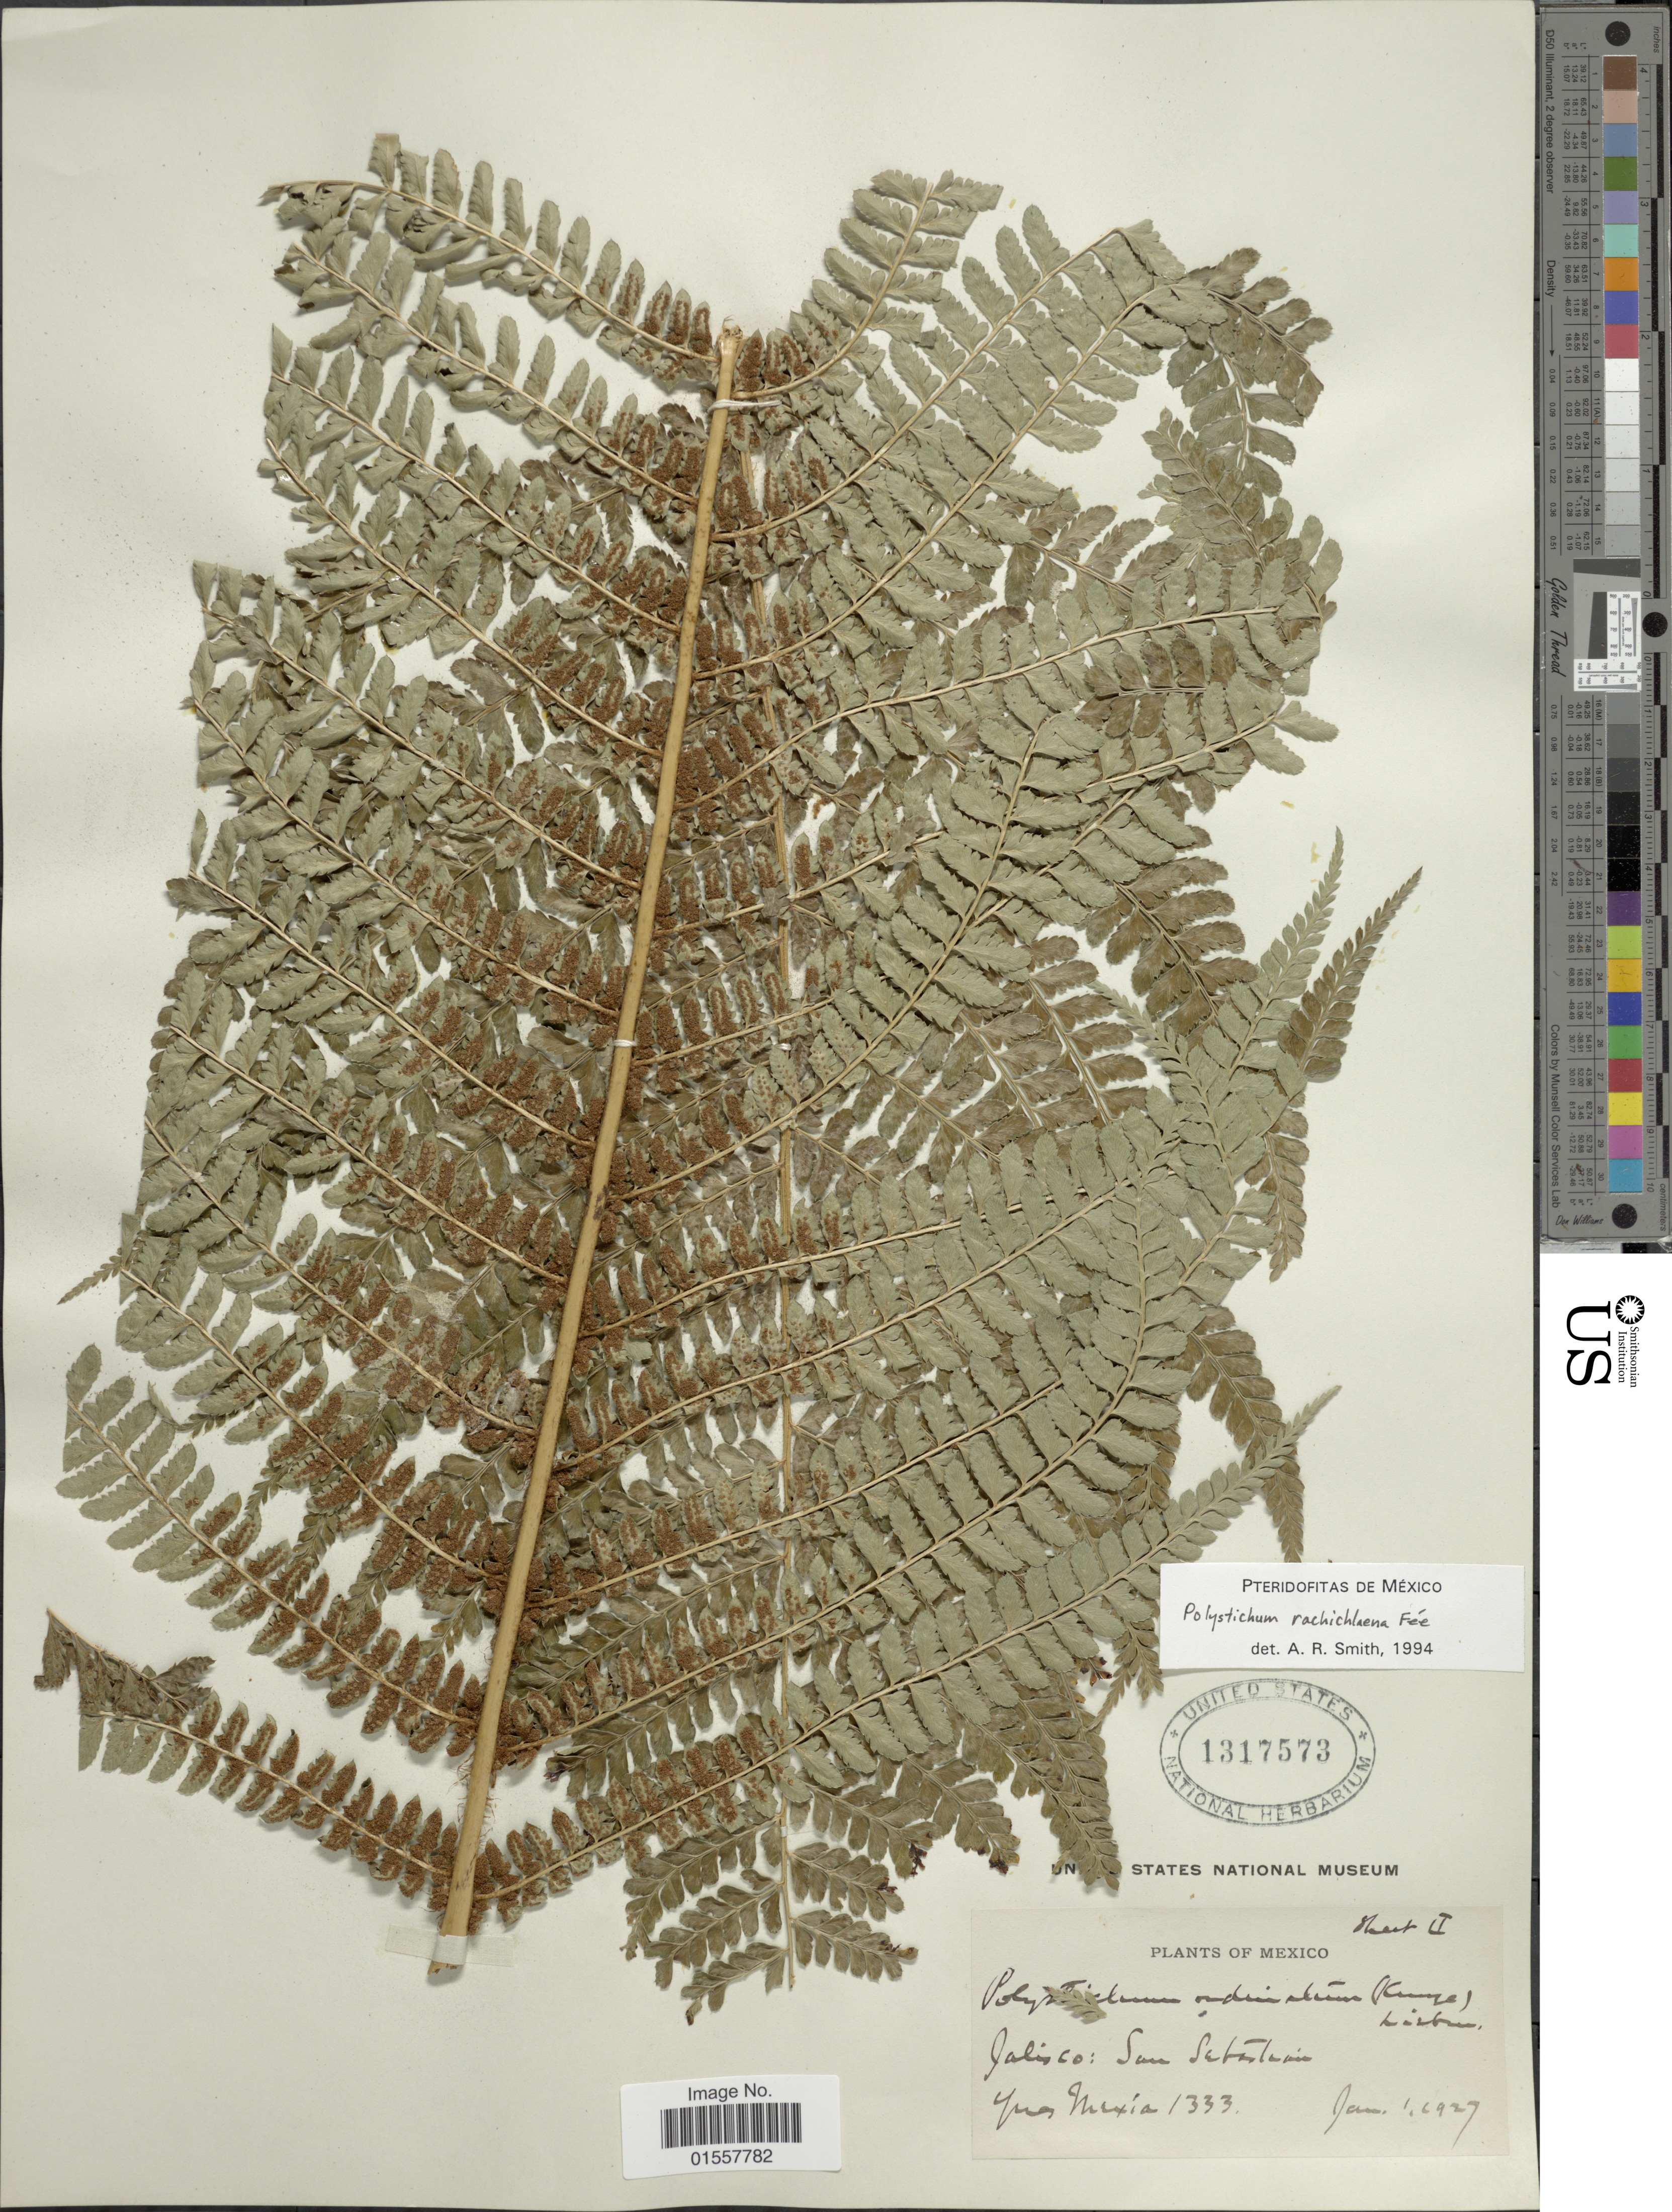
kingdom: Plantae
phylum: Tracheophyta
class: Polypodiopsida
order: Polypodiales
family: Dryopteridaceae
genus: Polystichum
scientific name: Polystichum rachichlaena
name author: Fée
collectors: Y. Mexia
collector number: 1333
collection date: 1927-01-01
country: Mexico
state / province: Jalisco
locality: Jalisco: San Sebastian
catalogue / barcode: US 1317573